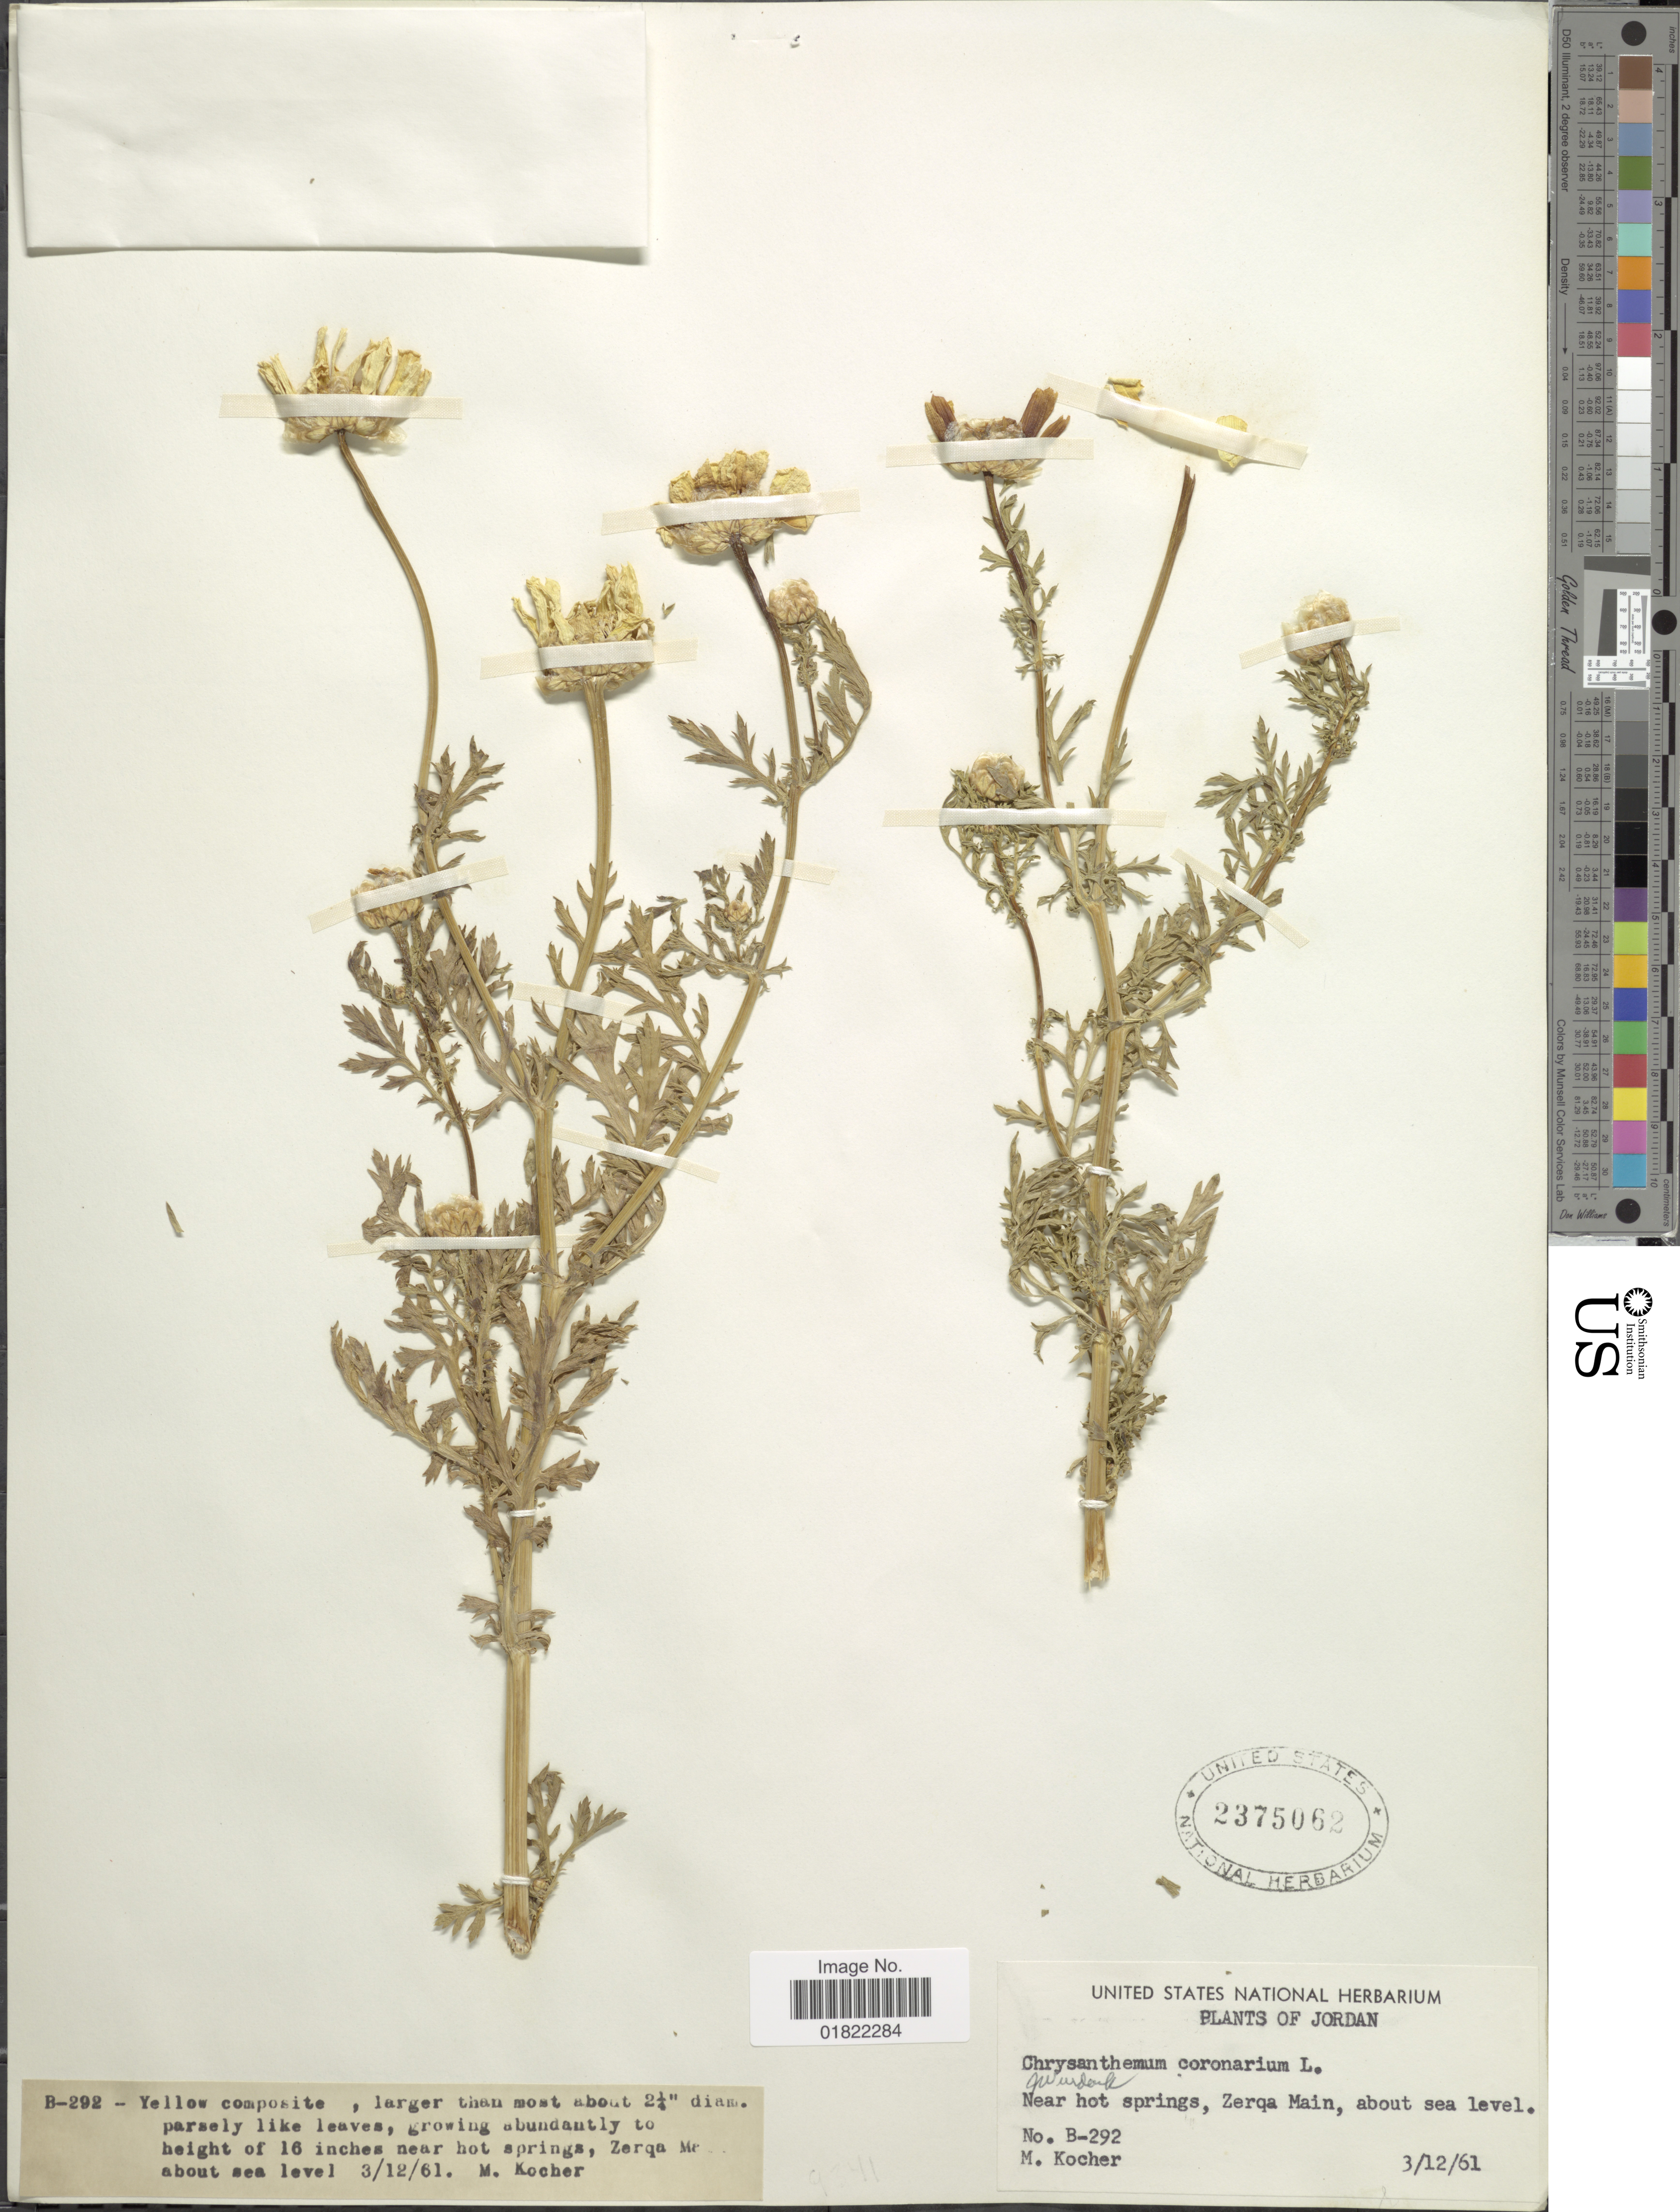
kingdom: Plantae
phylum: Tracheophyta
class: Magnoliopsida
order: Asterales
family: Asteraceae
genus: Chrysanthemum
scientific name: Chrysanthemum coronarium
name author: L.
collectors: M. Kocher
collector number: B-292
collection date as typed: Transcribed d/m/y: 3/12/61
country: Jordan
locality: Near hot Springs, Zerqa Main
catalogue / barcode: US 2375062